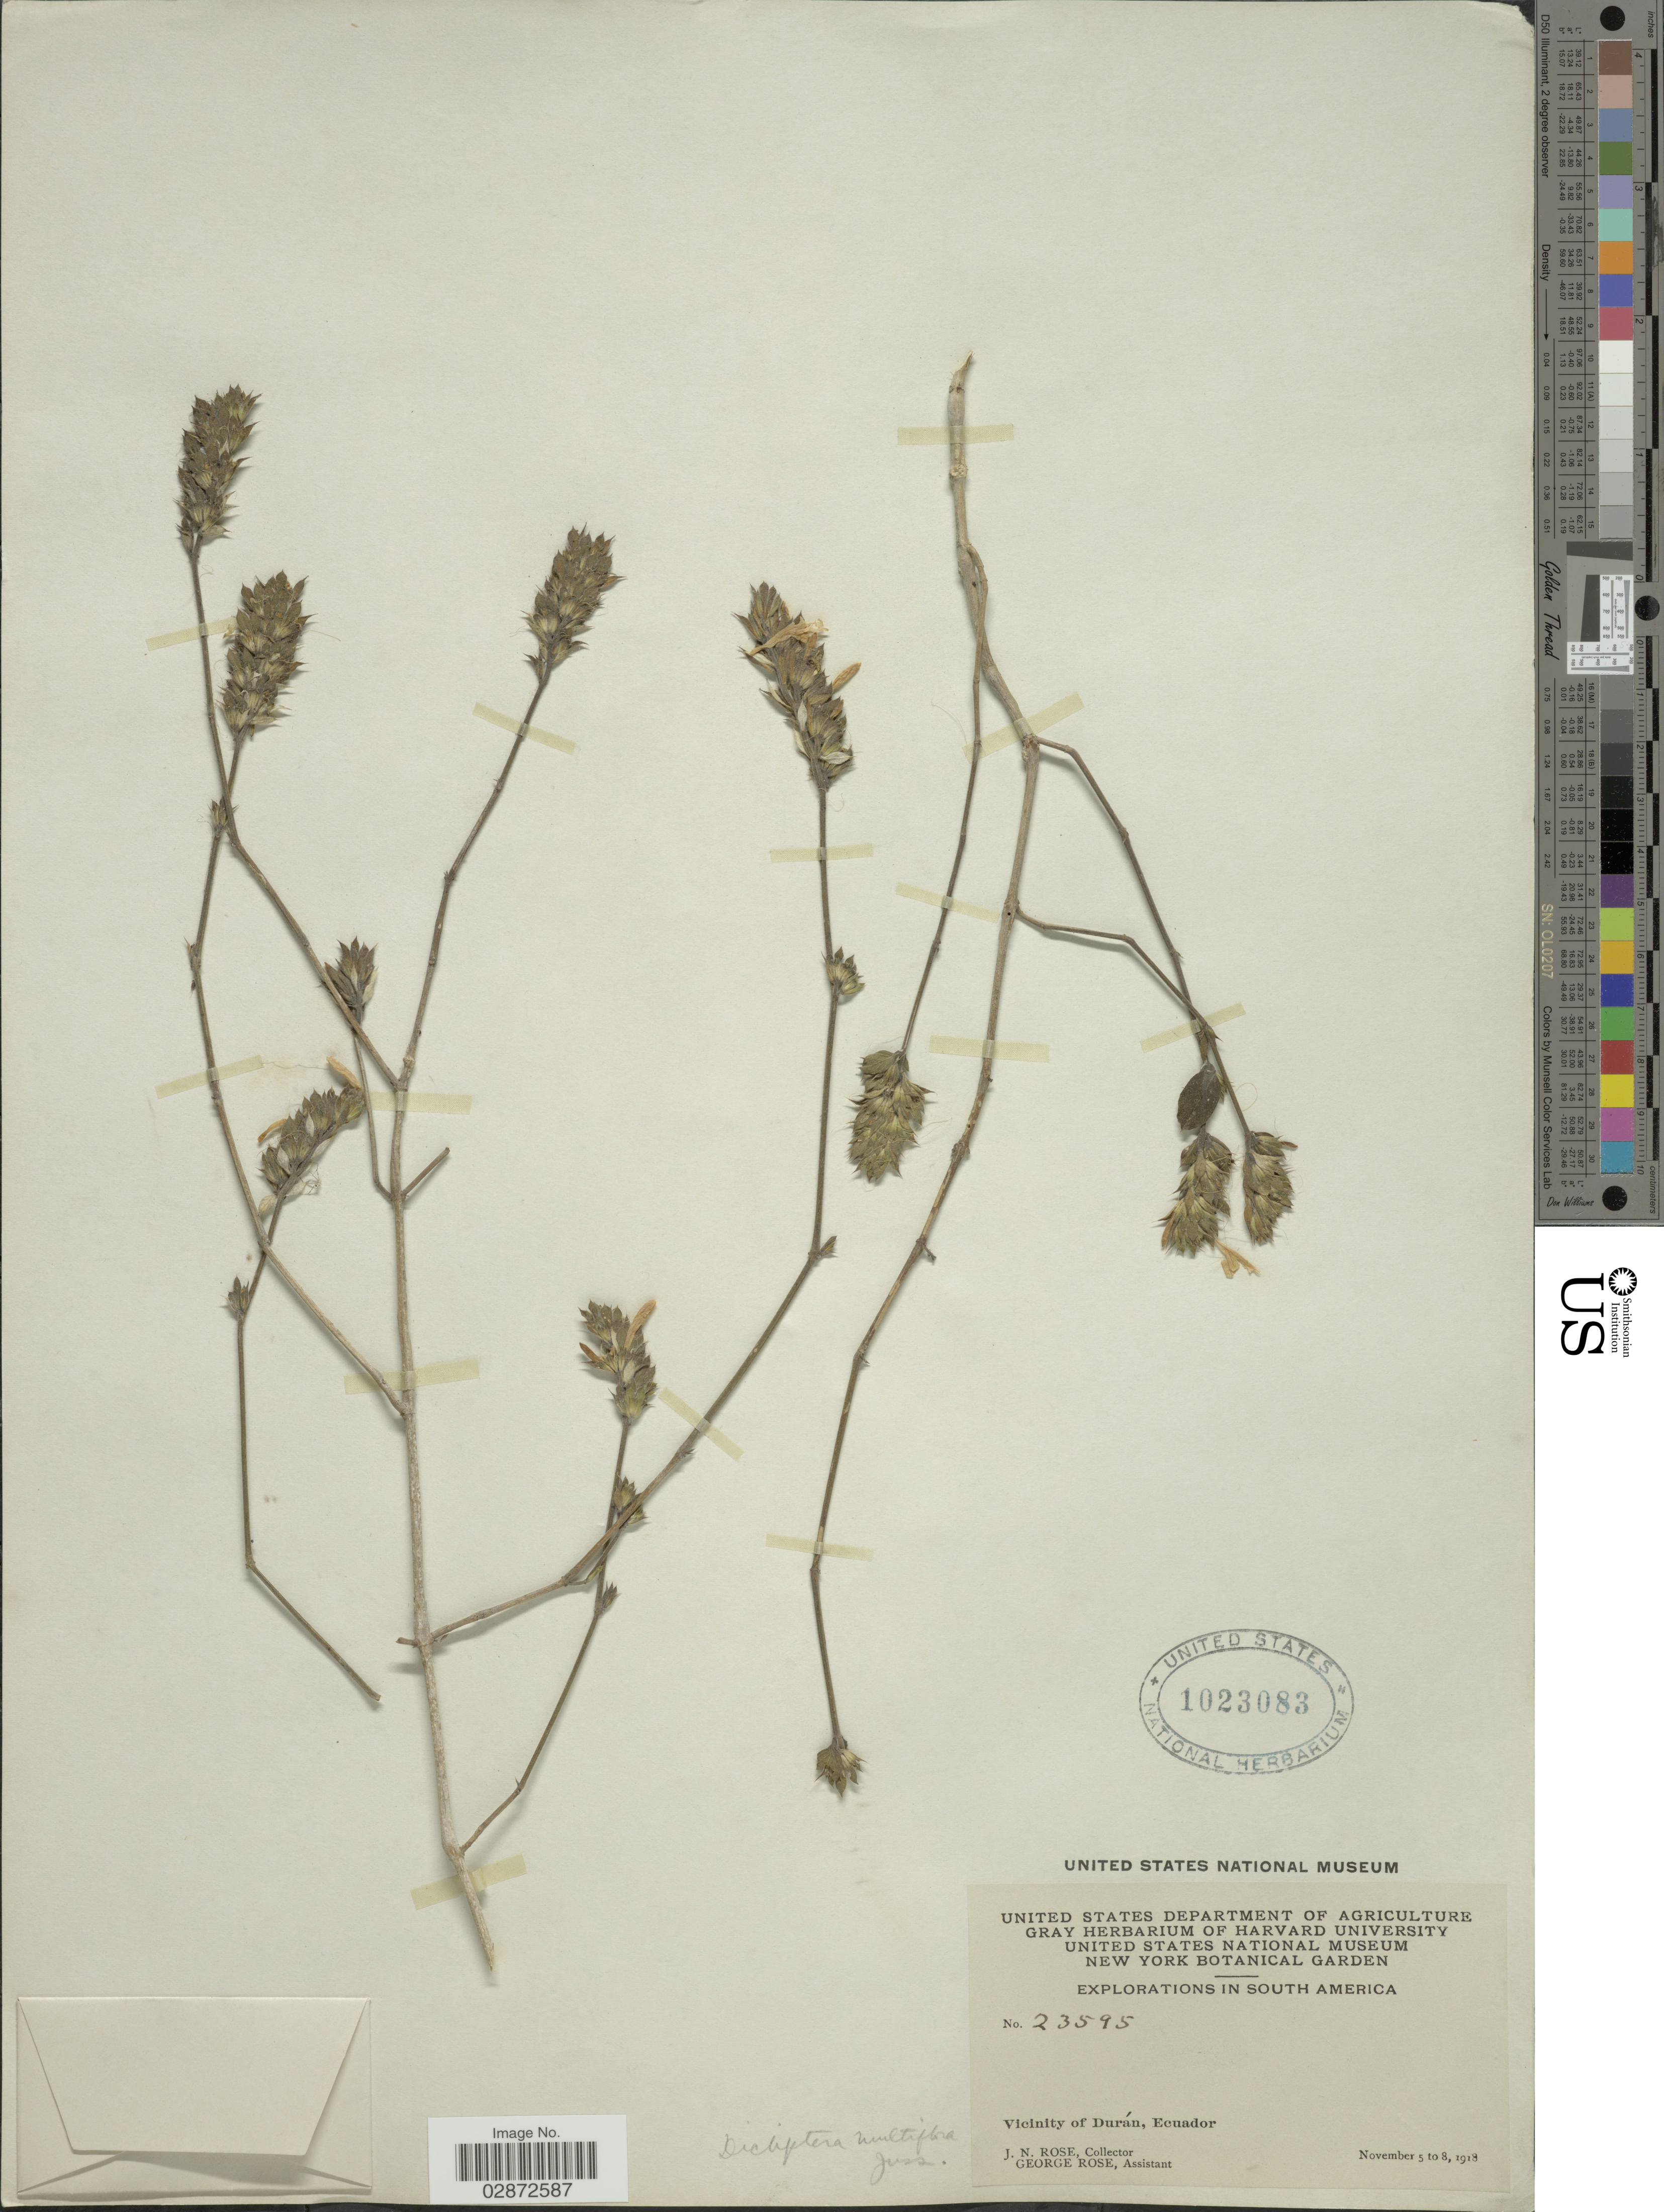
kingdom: Plantae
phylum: Tracheophyta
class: Magnoliopsida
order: Lamiales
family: Acanthaceae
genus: Dicliptera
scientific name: Dicliptera unguiculata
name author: Nees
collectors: J. N. Rose & G. Rose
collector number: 23595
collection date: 1918-11-05/1918-11-08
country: Ecuador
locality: Vicinity of Durán, Ecuador.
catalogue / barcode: US 1023083